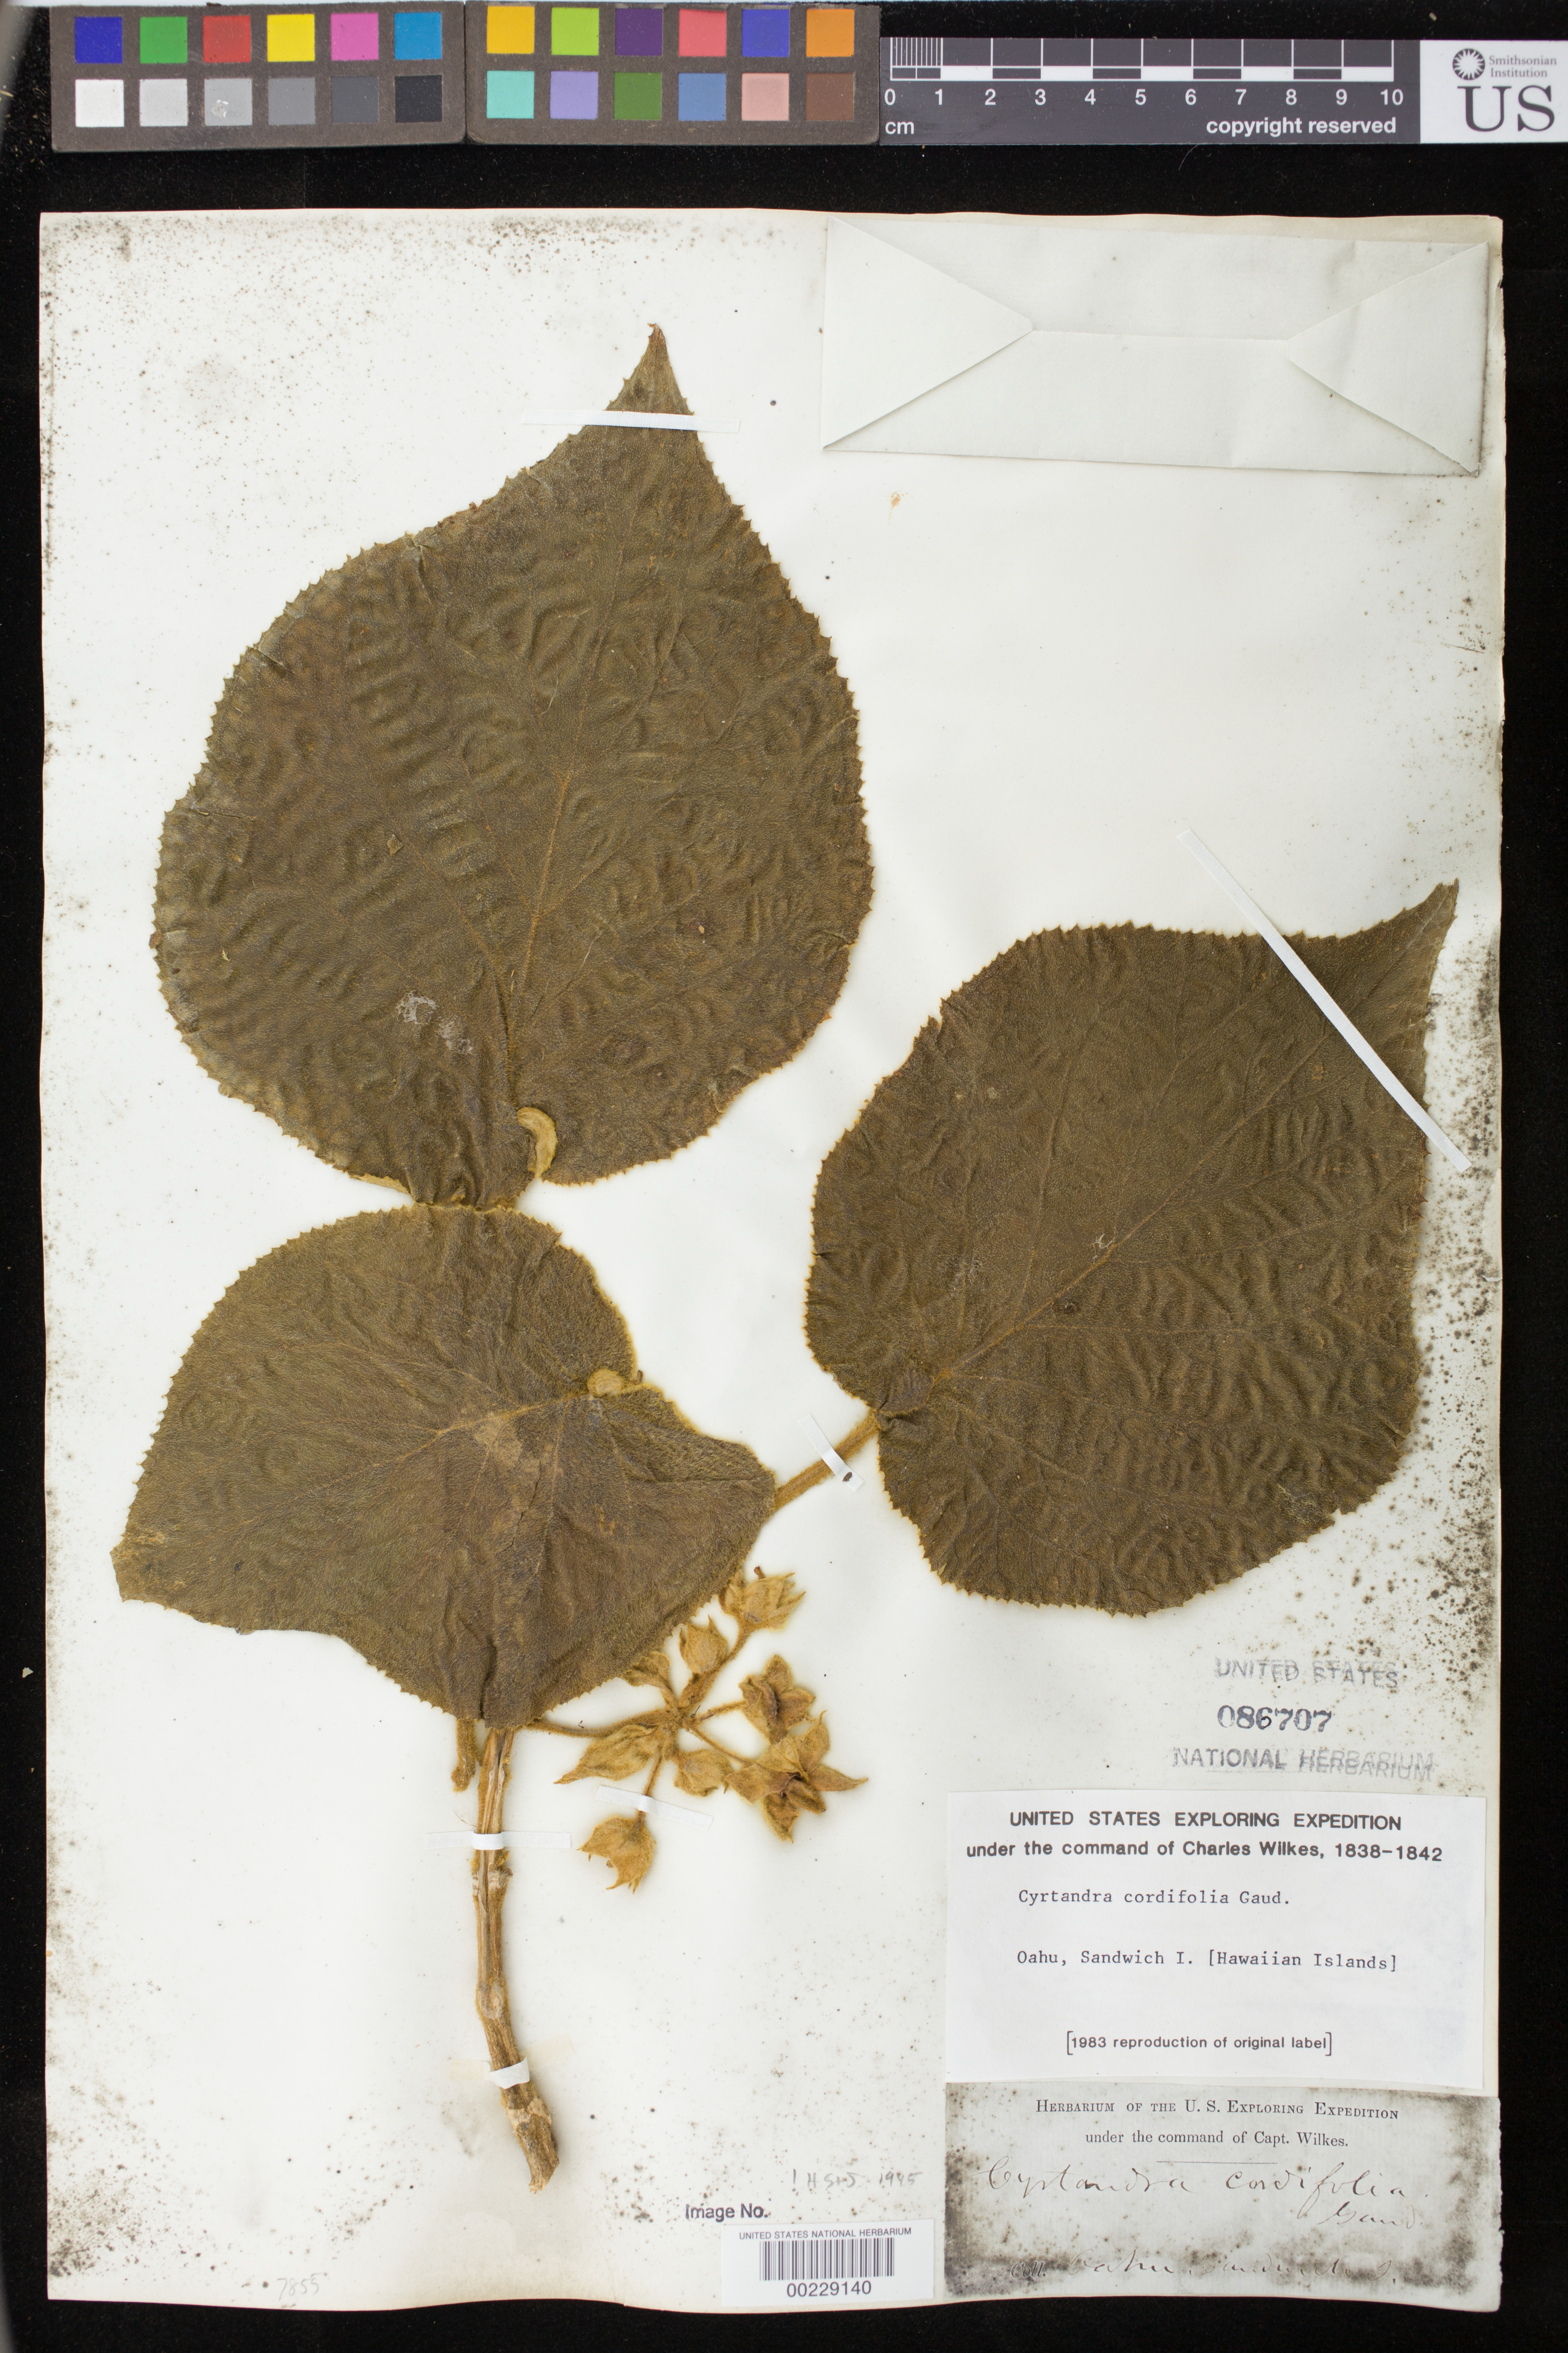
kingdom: Plantae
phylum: Tracheophyta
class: Magnoliopsida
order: Lamiales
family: Gesneriaceae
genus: Cyrtandra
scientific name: Cyrtandra cordifolia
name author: Gaudich.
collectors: Wilkes Explor. Exped.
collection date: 1838/1842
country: United States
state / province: Hawaii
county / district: Honolulu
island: Oahu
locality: Oahu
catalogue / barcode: US 86707